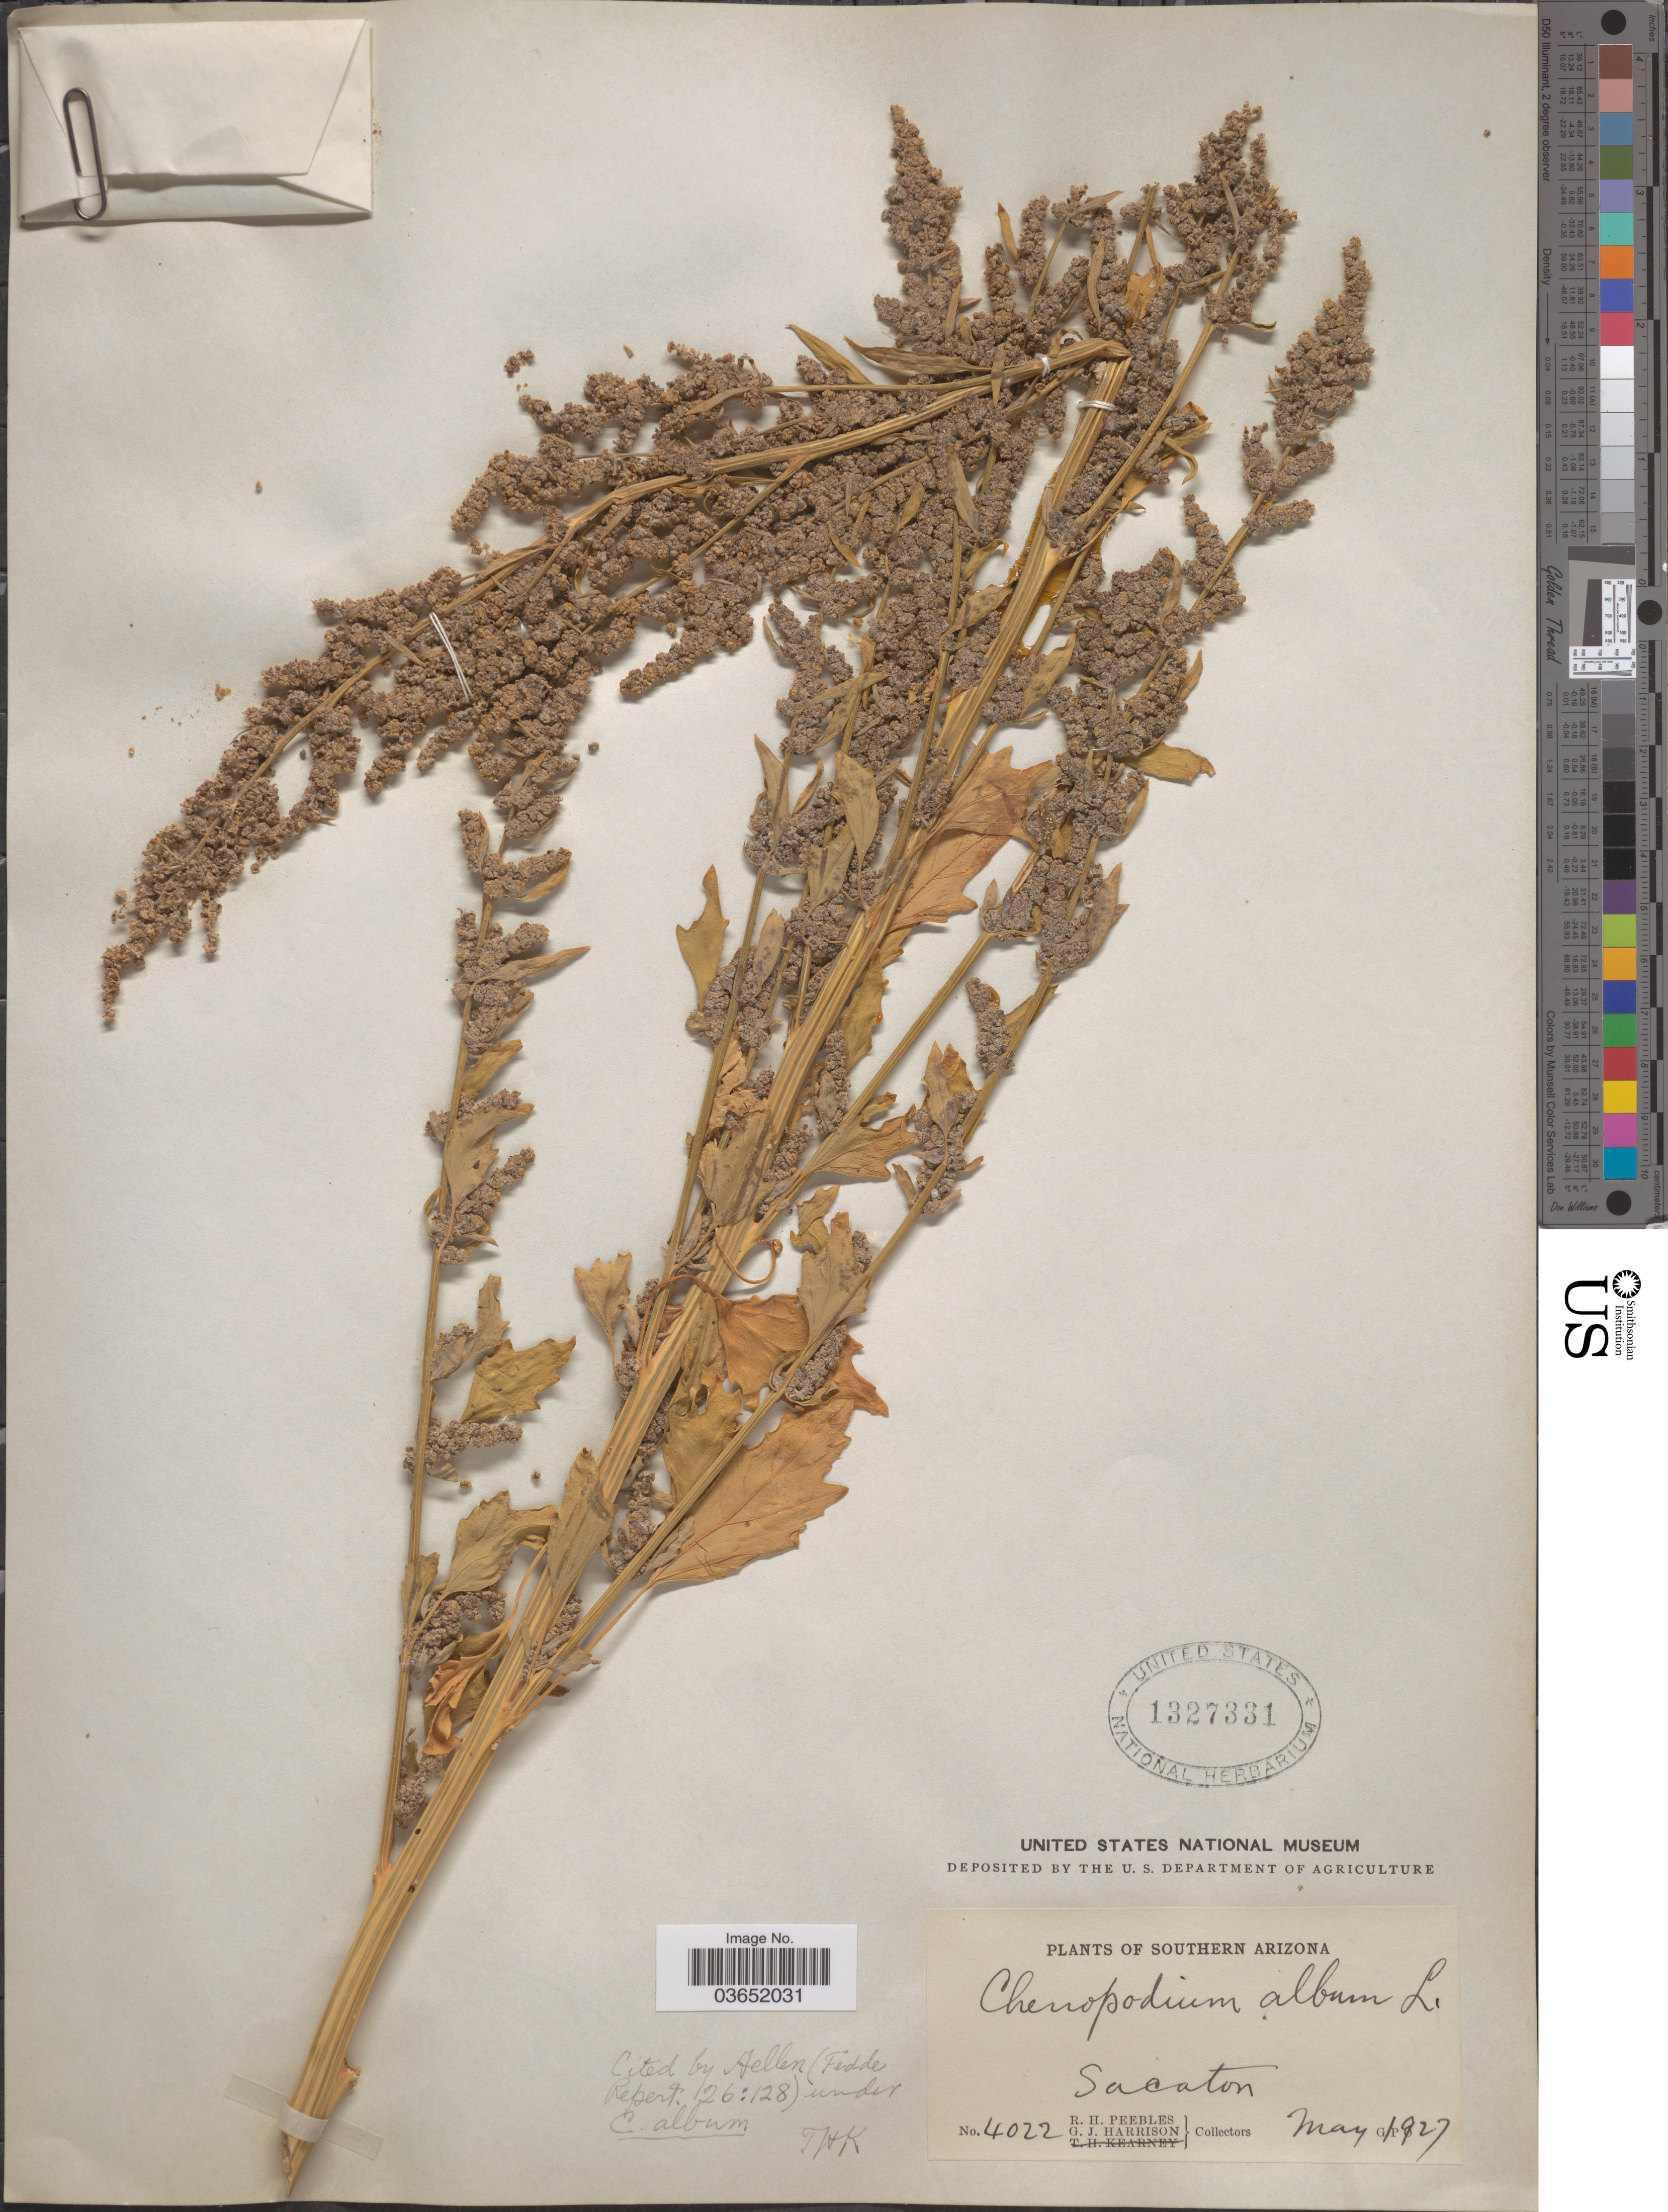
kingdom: Plantae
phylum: Tracheophyta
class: Magnoliopsida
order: Caryophyllales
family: Amaranthaceae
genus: Chenopodium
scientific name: Chenopodium album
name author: L.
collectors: R. H. Peebles & G. J. Harrison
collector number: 4022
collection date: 1927-05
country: United States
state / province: Arizona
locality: Southern Arizona. Sacaton.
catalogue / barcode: US 1327331